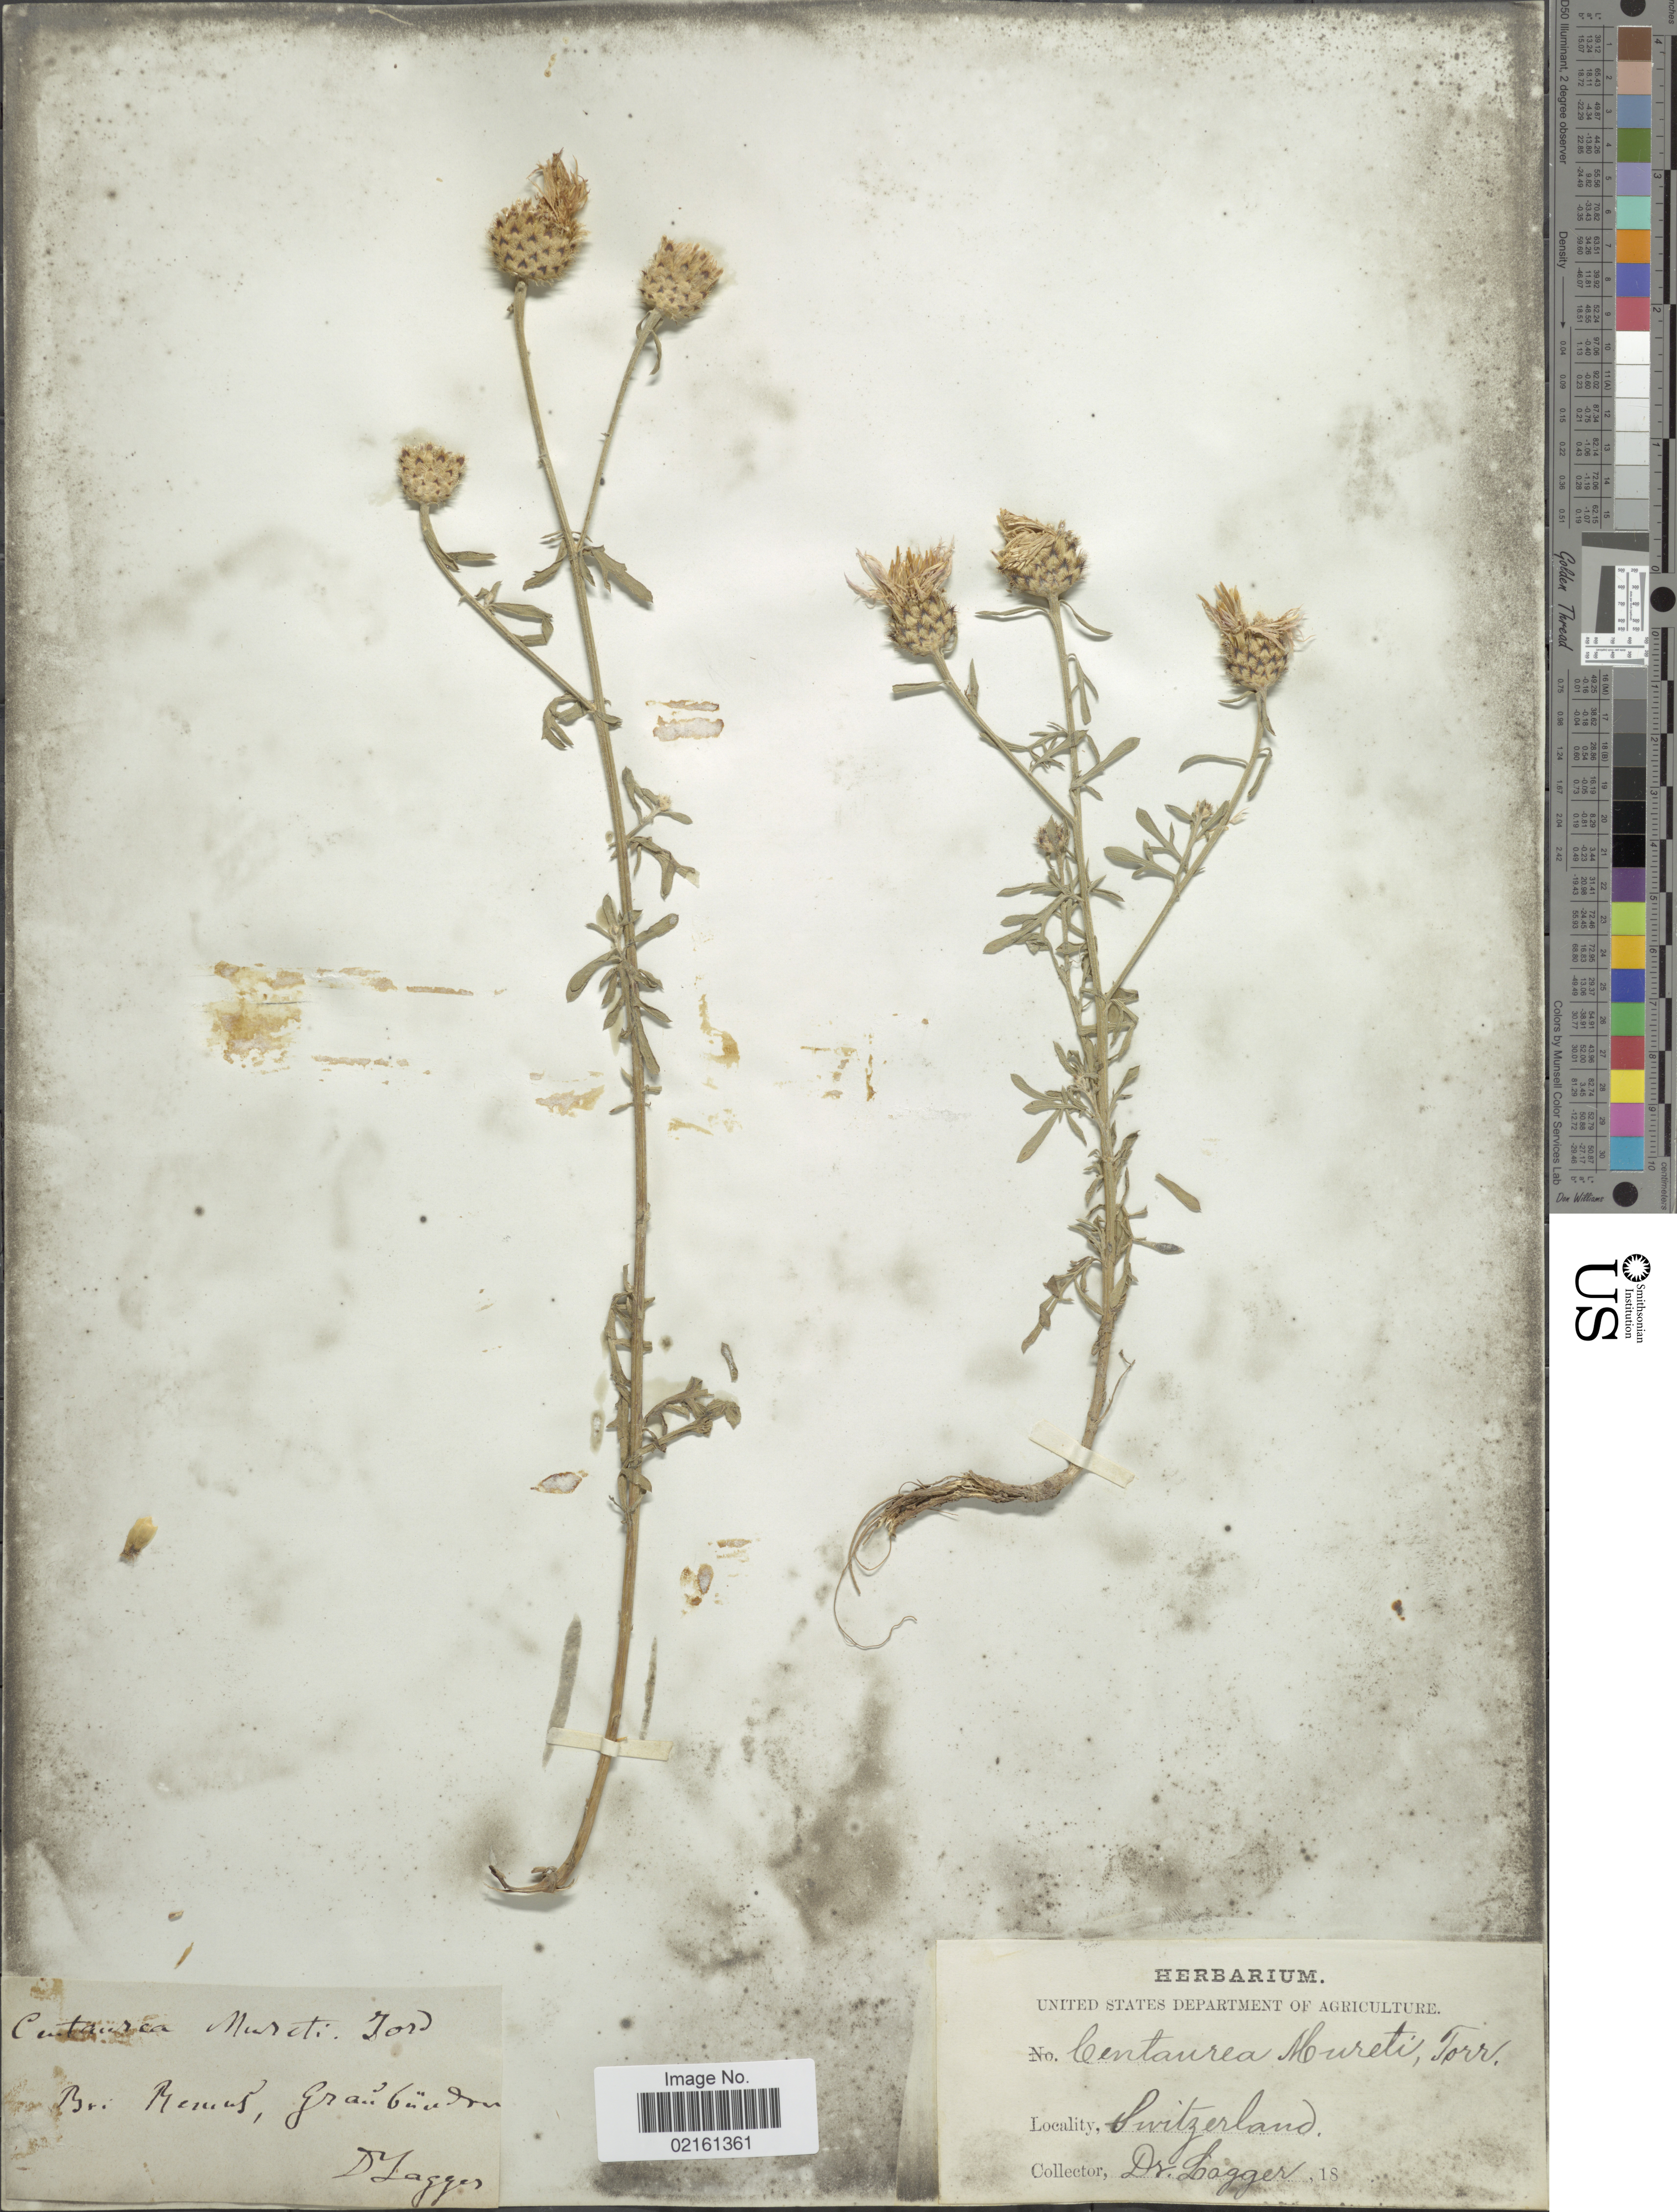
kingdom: Plantae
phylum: Tracheophyta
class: Magnoliopsida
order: Asterales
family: Asteraceae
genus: Centaurea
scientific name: Centaurea stoebe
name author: L.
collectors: D. Lagger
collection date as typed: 18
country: Switzerland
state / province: Graubunden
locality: Bei Remus